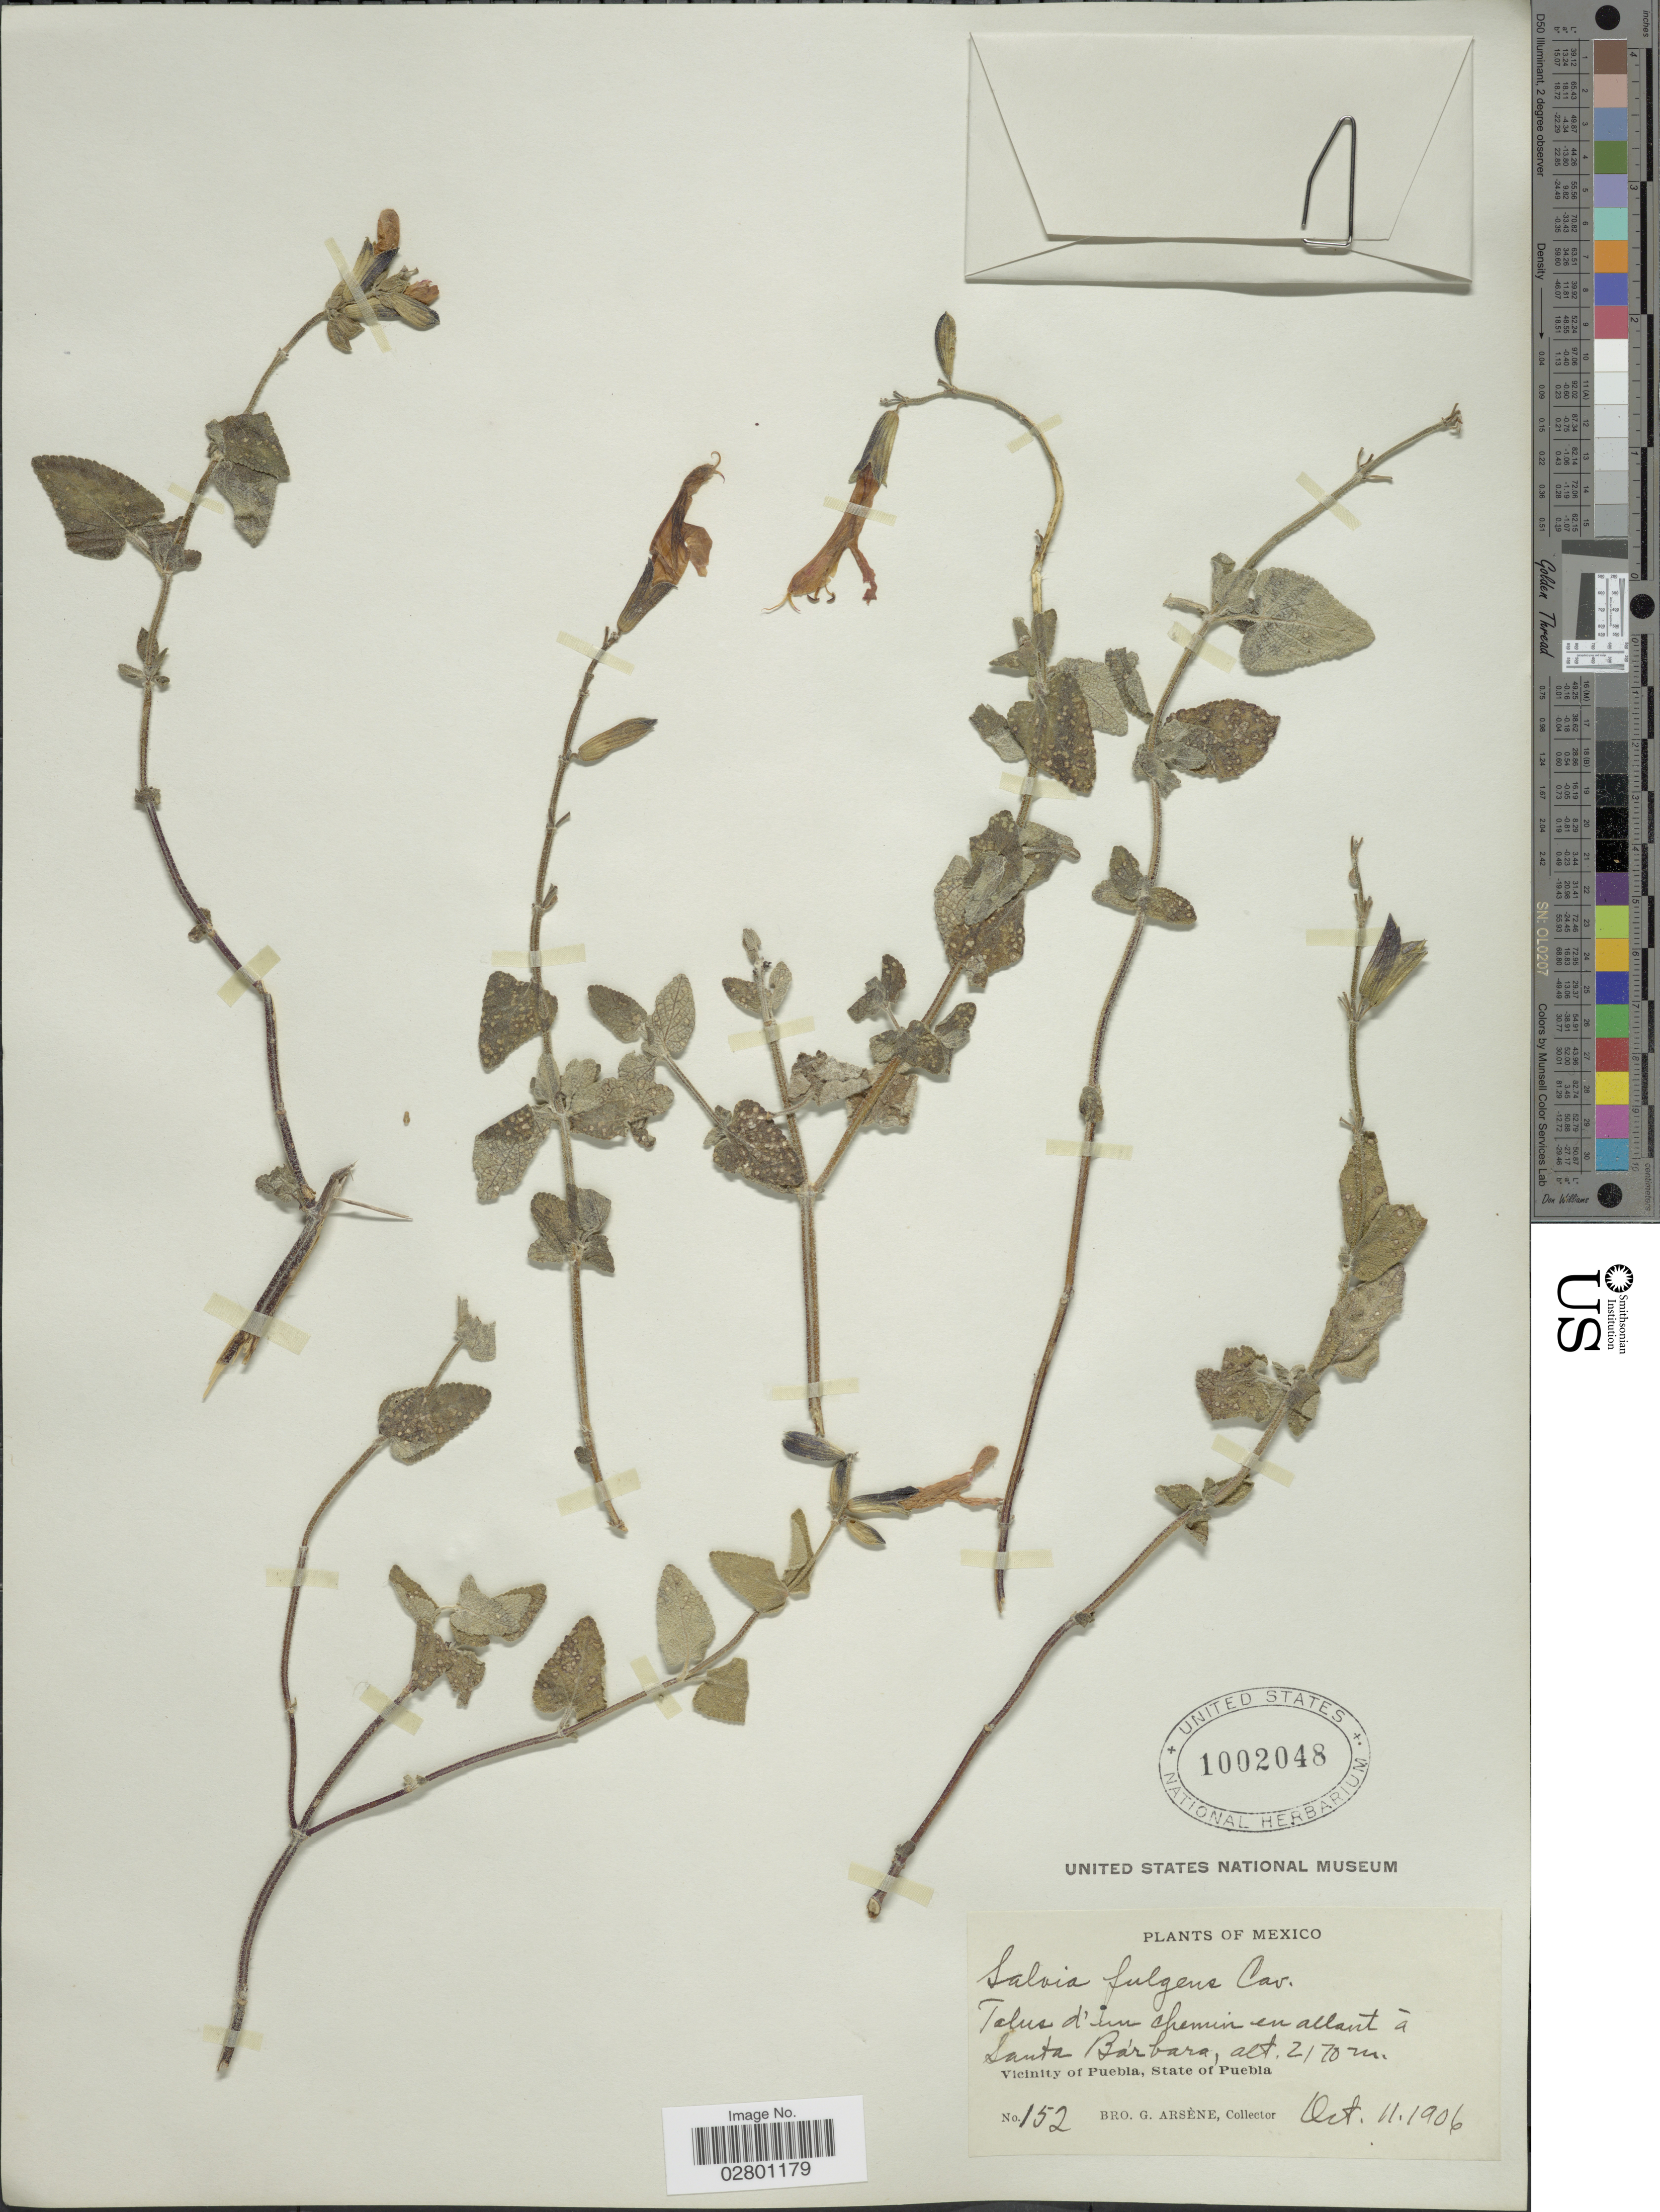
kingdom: Plantae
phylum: Tracheophyta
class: Magnoliopsida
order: Lamiales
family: Lamiaceae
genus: Salvia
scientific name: Salvia fulgens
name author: Cav.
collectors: Bro. G. Arsène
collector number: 152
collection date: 1906-10-11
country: Mexico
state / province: Puebla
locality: Talus d'un chemin en allant à Santa Bàrbara, Vicinity of Puebla.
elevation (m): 2170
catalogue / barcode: US 1002048